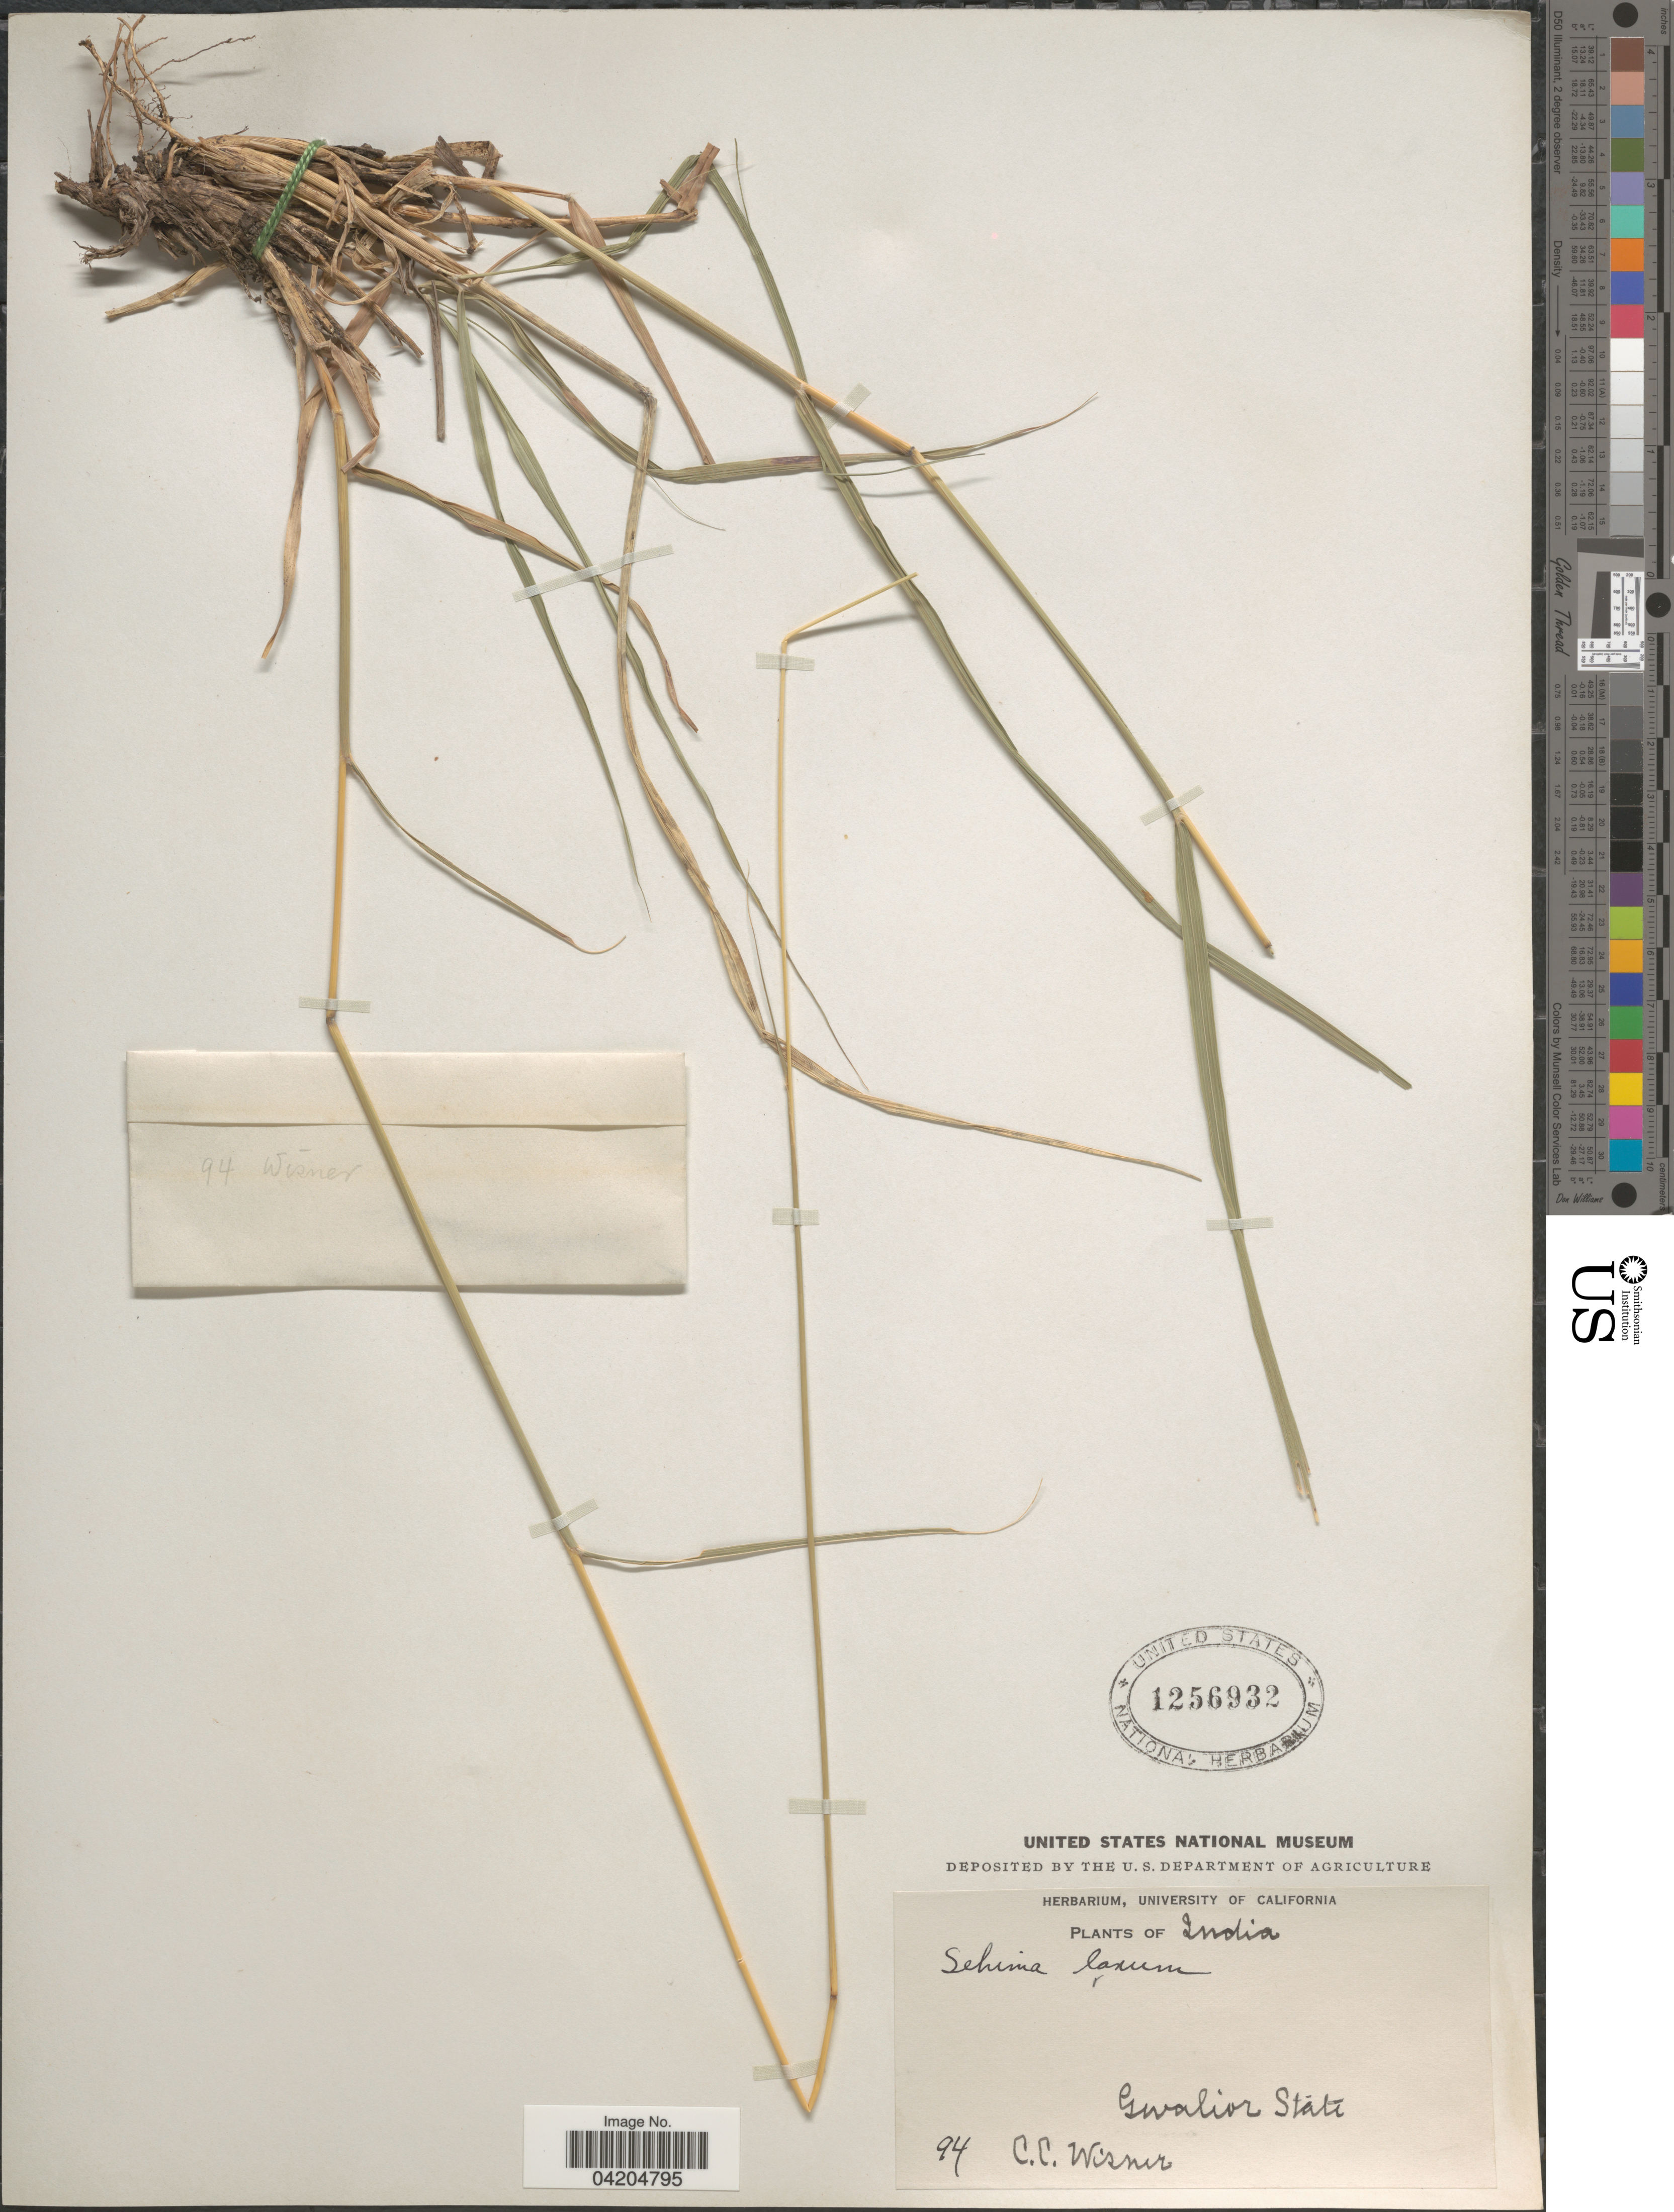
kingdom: Plantae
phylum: Tracheophyta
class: Liliopsida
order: Poales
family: Poaceae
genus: Sehima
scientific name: Sehima nervosa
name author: Stapf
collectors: C. Wisner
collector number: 94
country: India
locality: Gwalior State.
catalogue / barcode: US 1256932